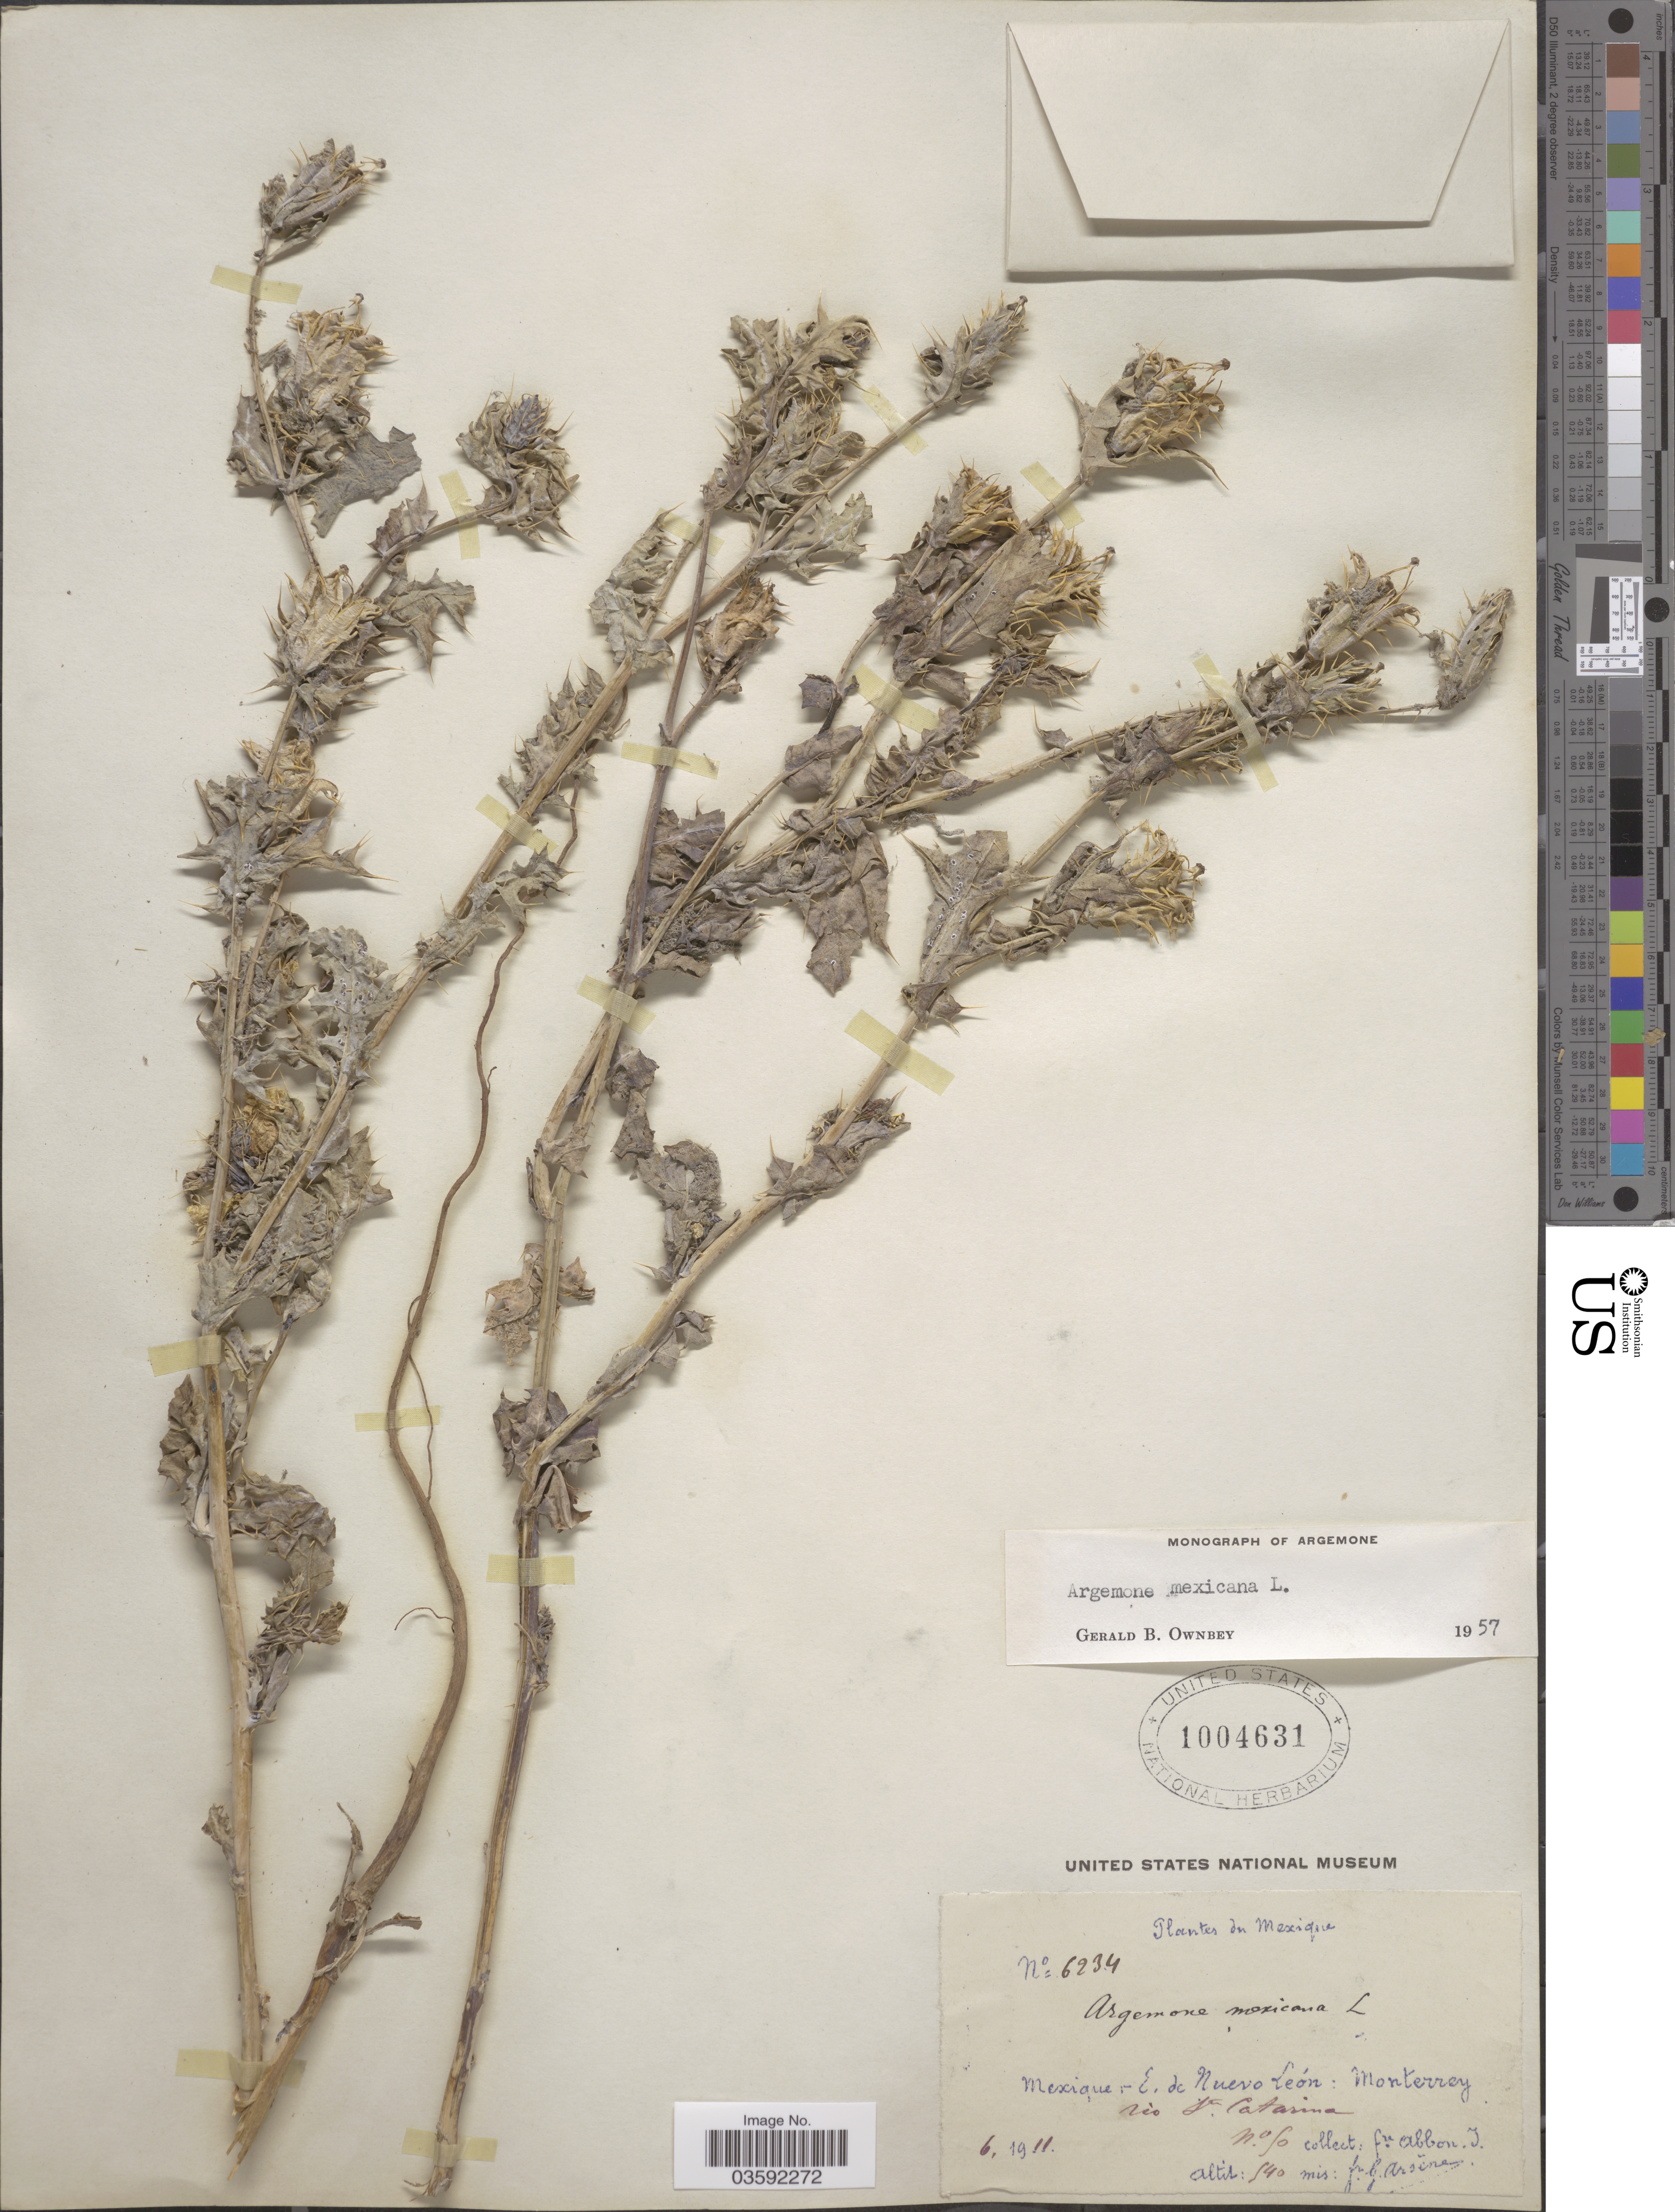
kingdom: Plantae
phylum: Tracheophyta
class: Magnoliopsida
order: Ranunculales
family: Papaveraceae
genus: Argemone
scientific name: Argemone mexicana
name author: L.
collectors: Bro. Abbon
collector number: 6234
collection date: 1911-06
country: Mexico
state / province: Nuevo León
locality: E. de Nuevo León: Monterrey, rio Sta. Catarina.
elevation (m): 540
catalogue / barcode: US 1004631